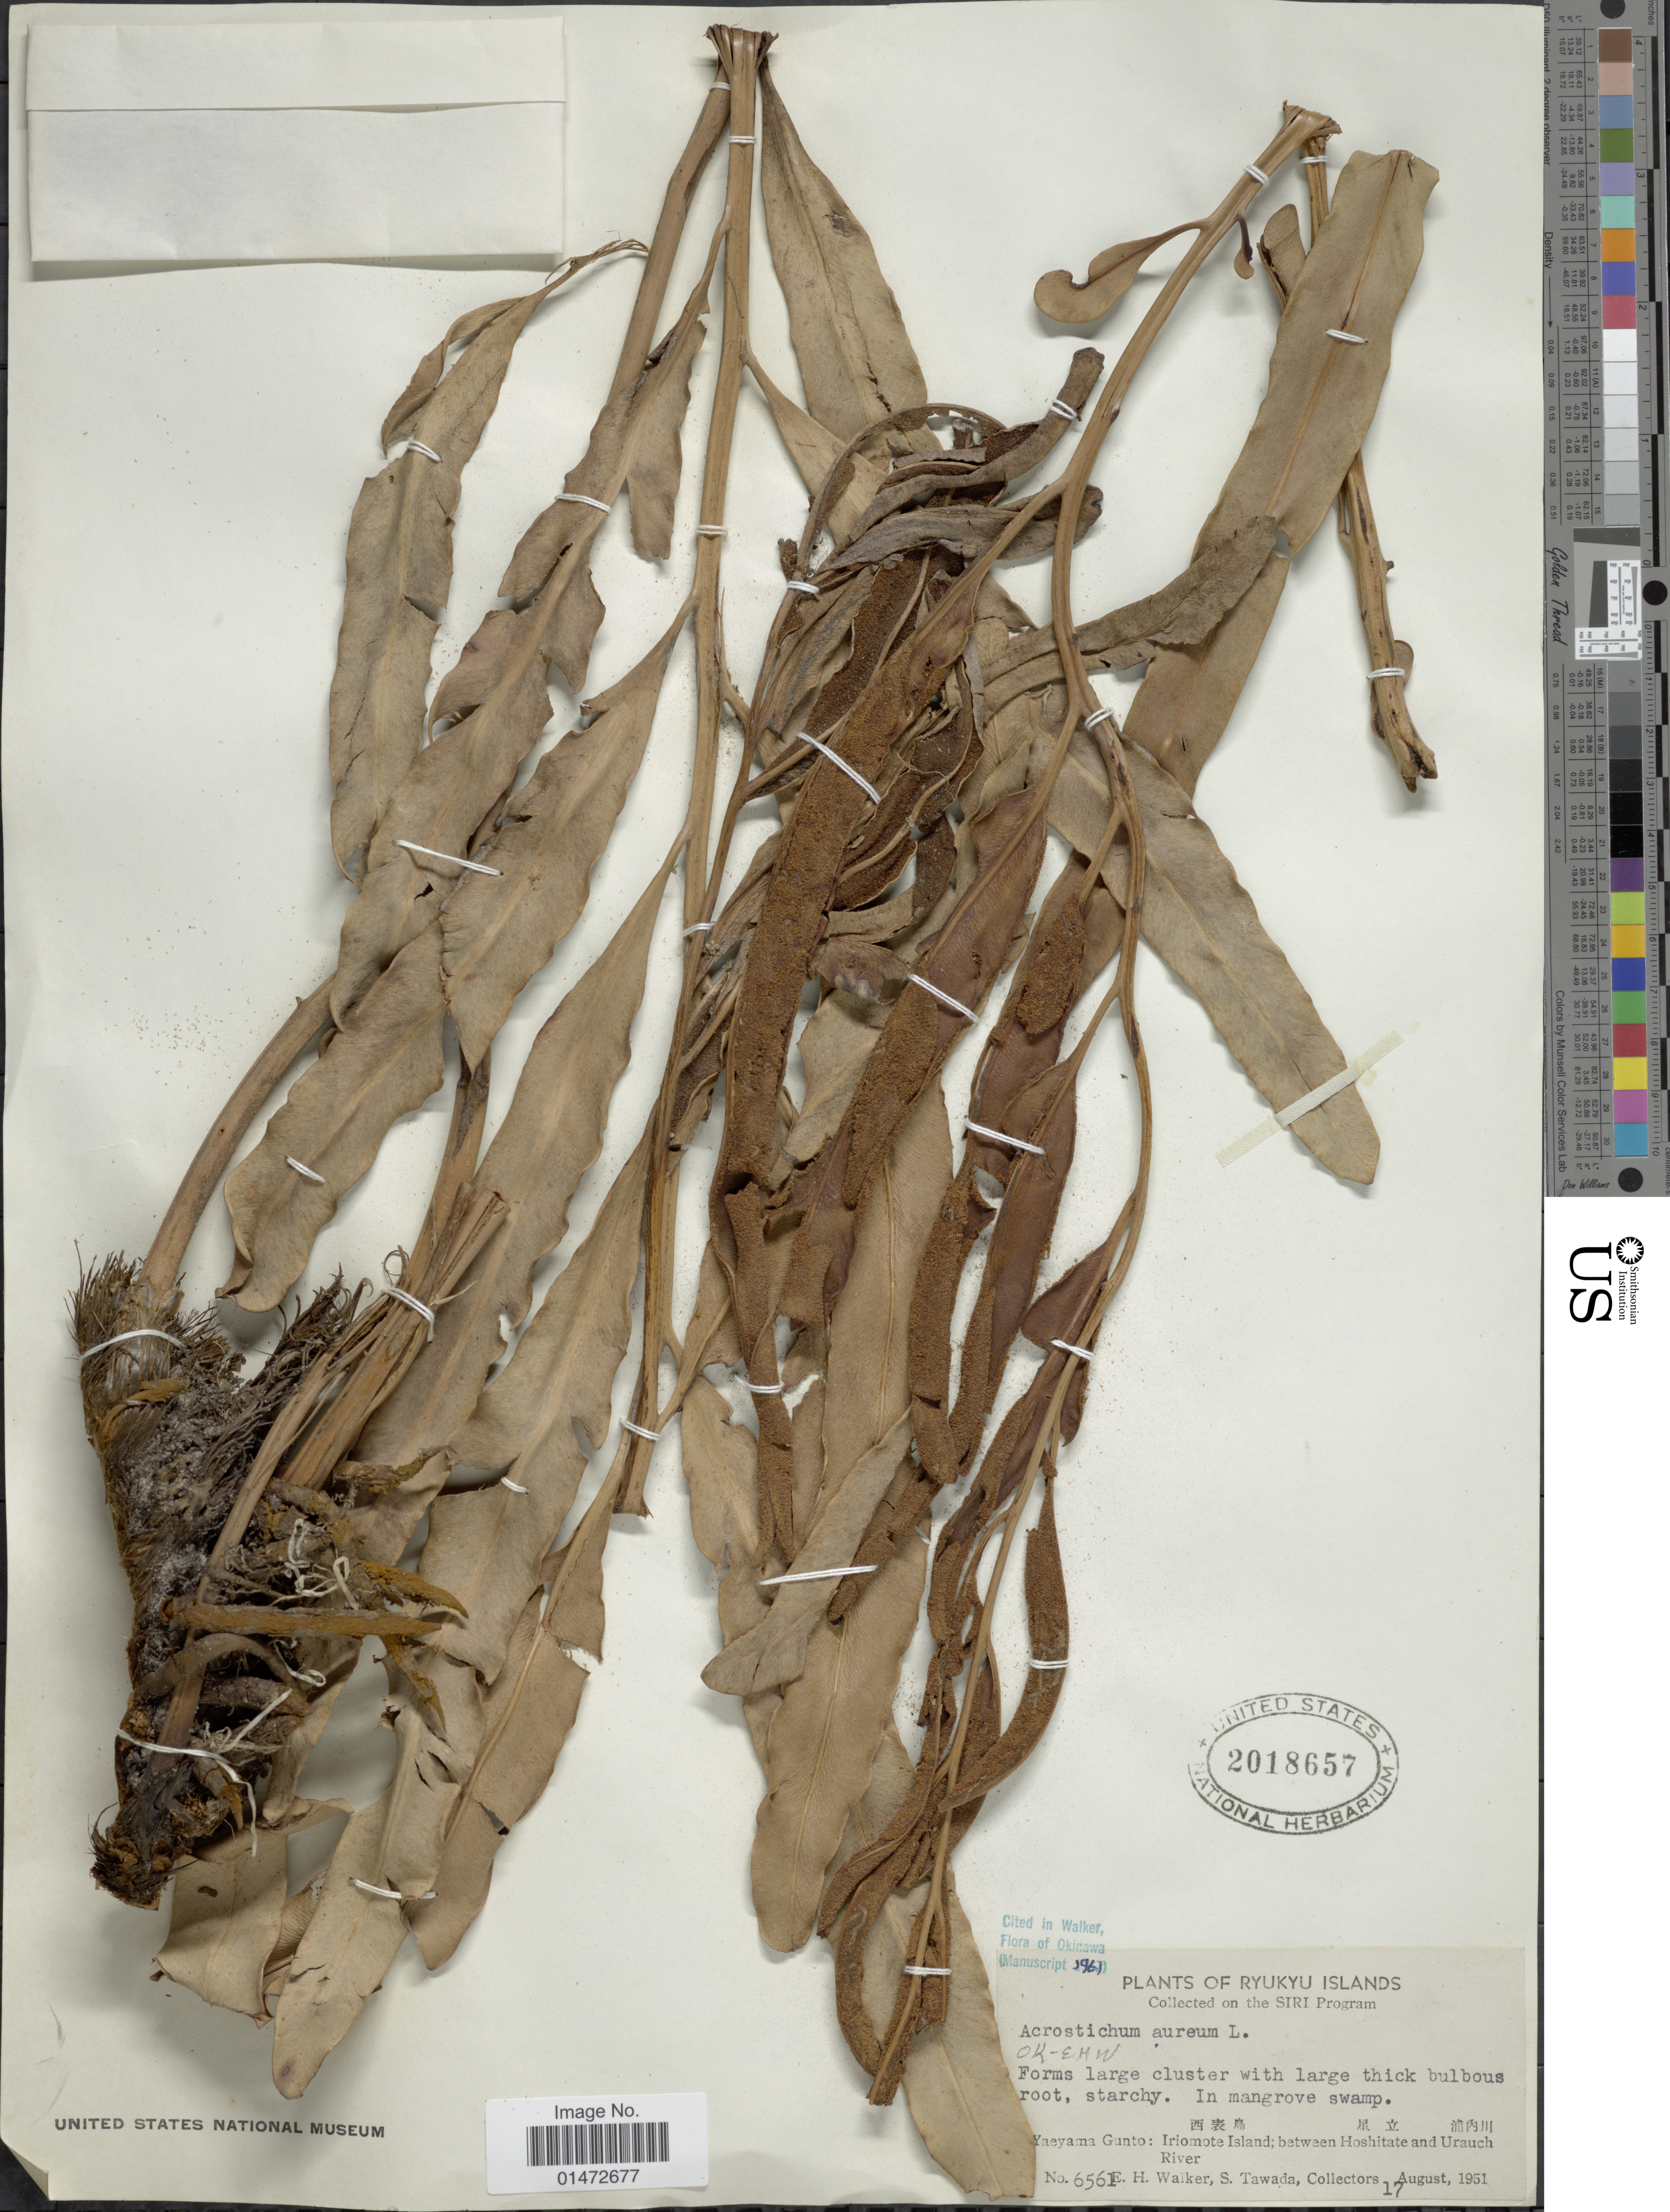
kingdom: Plantae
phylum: Tracheophyta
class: Polypodiopsida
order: Polypodiales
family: Pteridaceae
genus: Acrostichum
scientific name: Acrostichum aureum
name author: L.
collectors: E. H. Walker & S. Tawada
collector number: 6561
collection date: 1951-08-17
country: Japan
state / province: Okinawa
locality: Ryukyu Islands. Yaeyama Gunto: Iriomote Island; between Hoshitate and Urauch River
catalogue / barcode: US 2018657